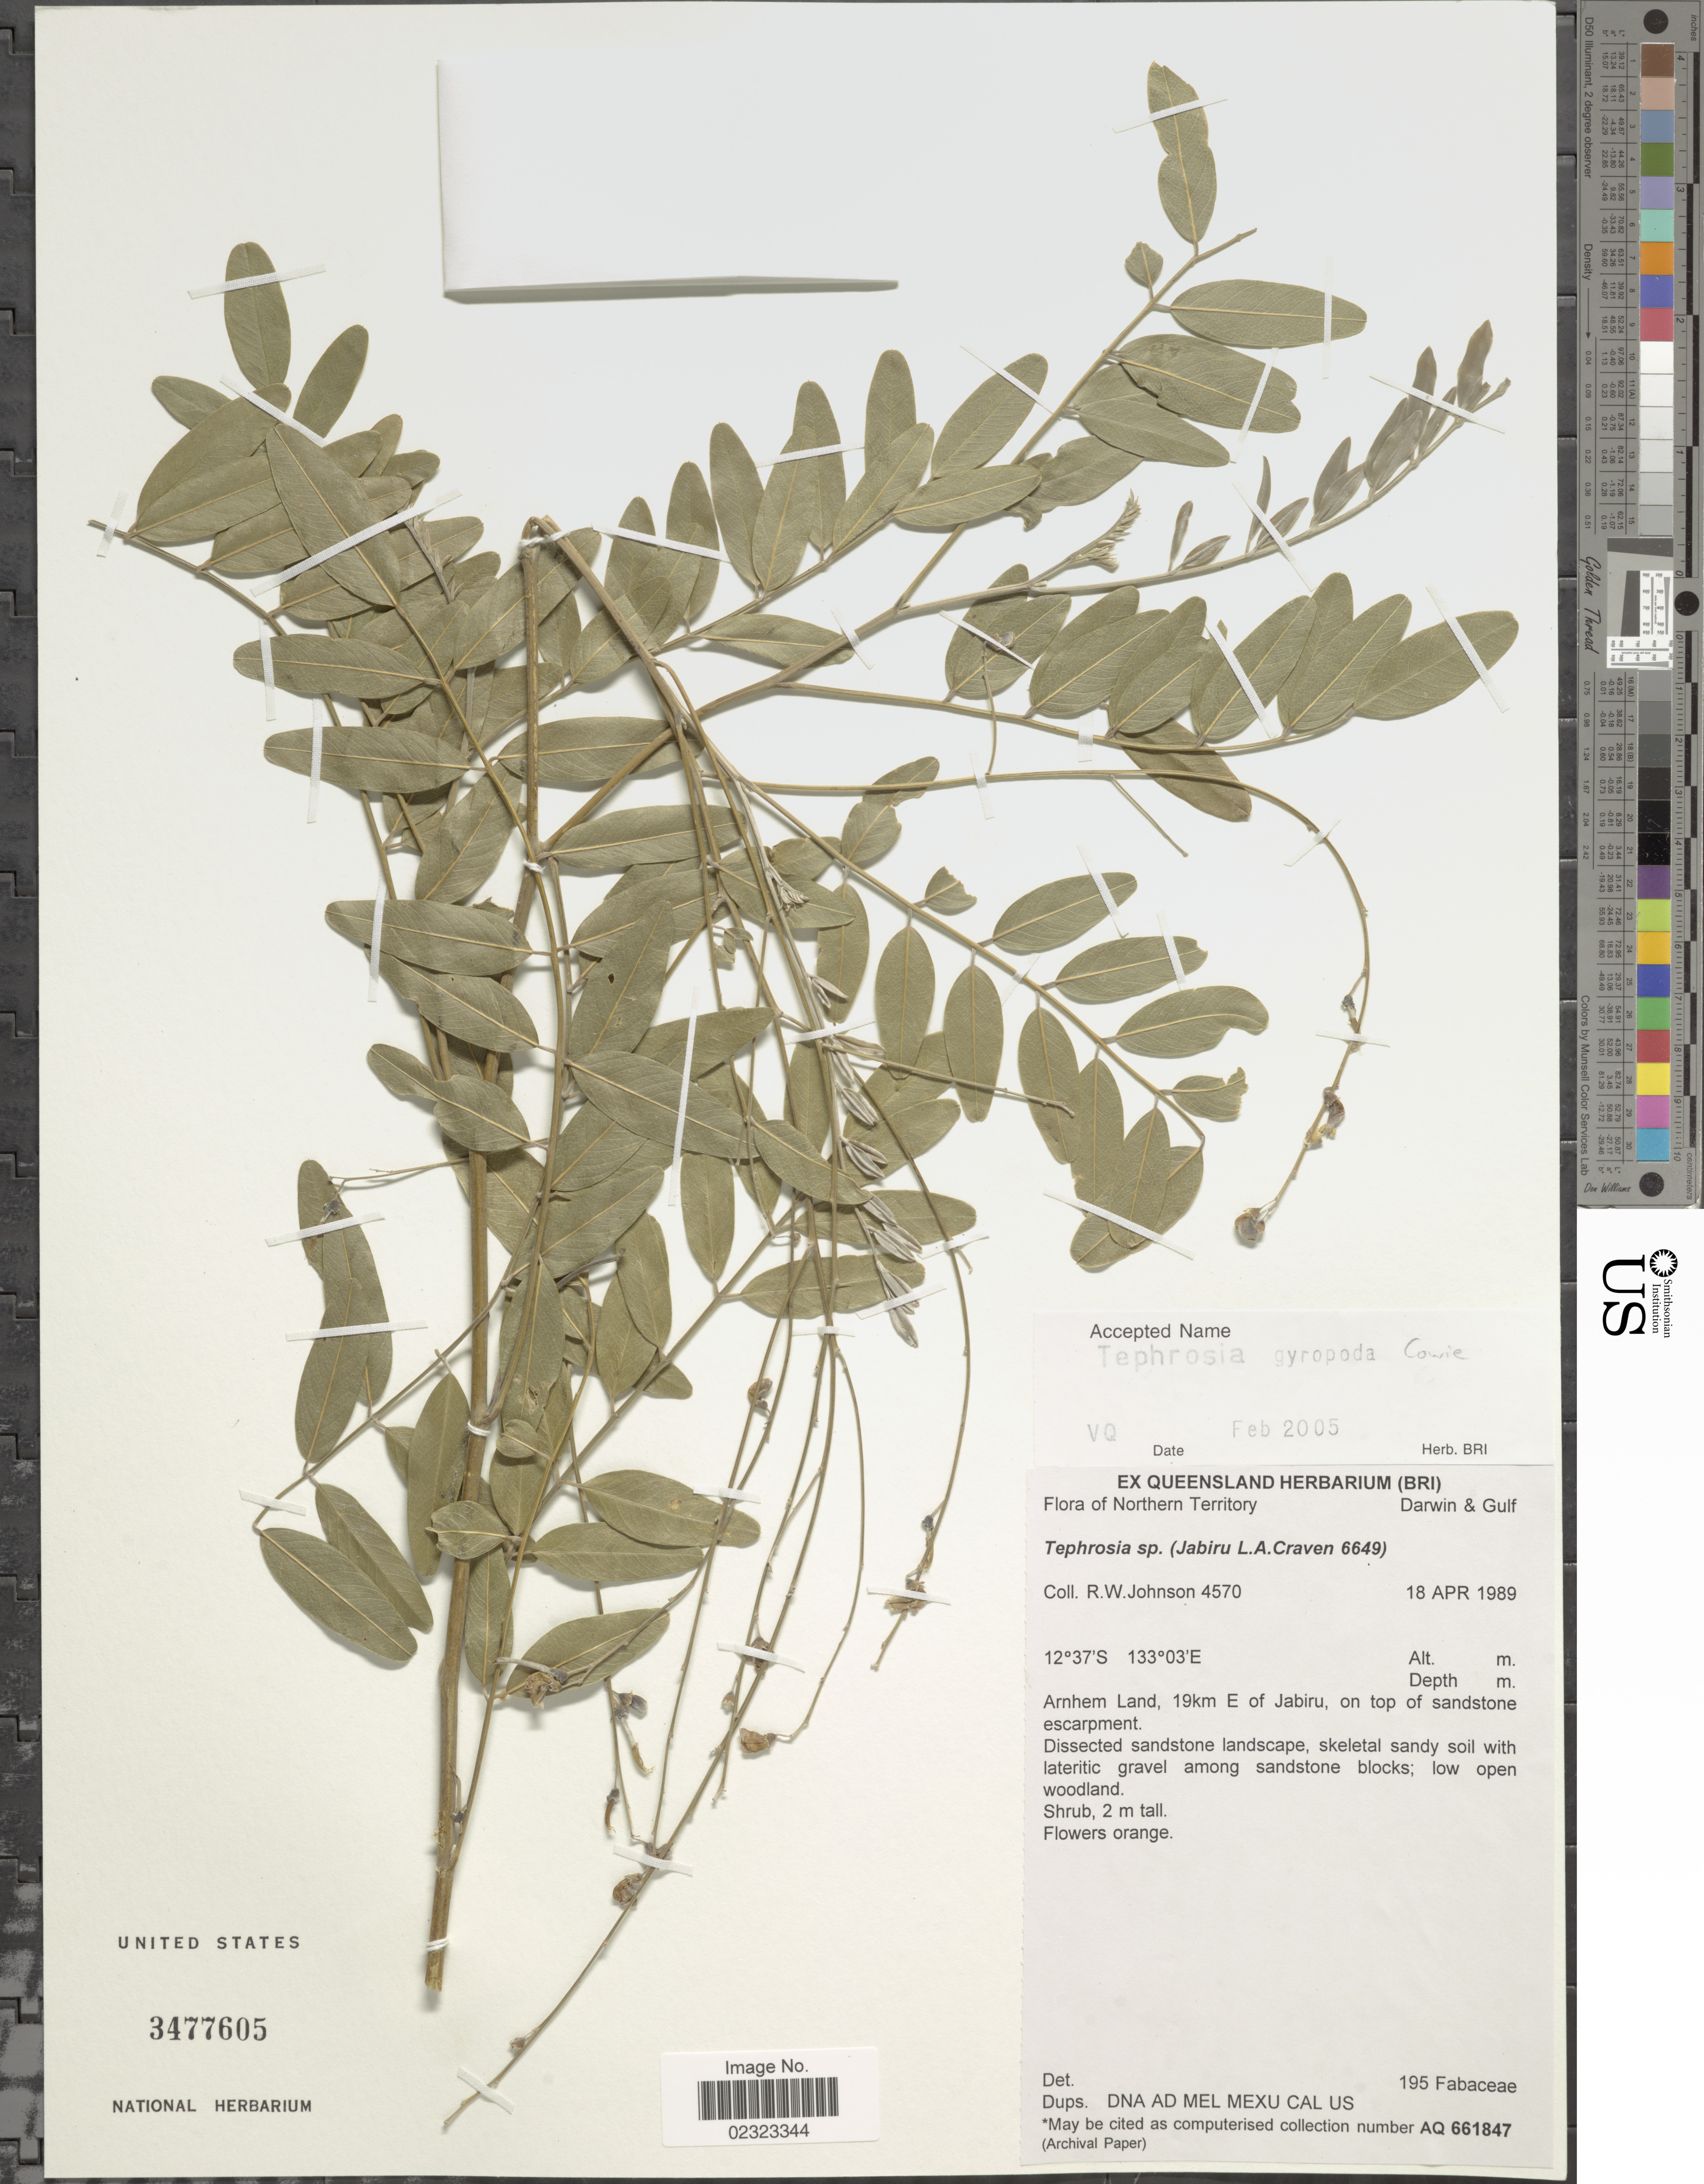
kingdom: Plantae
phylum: Tracheophyta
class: Magnoliopsida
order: Fabales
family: Fabaceae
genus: Tephrosia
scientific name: Tephrosia gyropoda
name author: Cowie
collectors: R. W. Johnson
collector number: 4570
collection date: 1989-04-18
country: Australia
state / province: Northern Territory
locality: Arnhem Land, 19km E of Jabiru, on top of sandstone escarpment.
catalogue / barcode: US 3477605